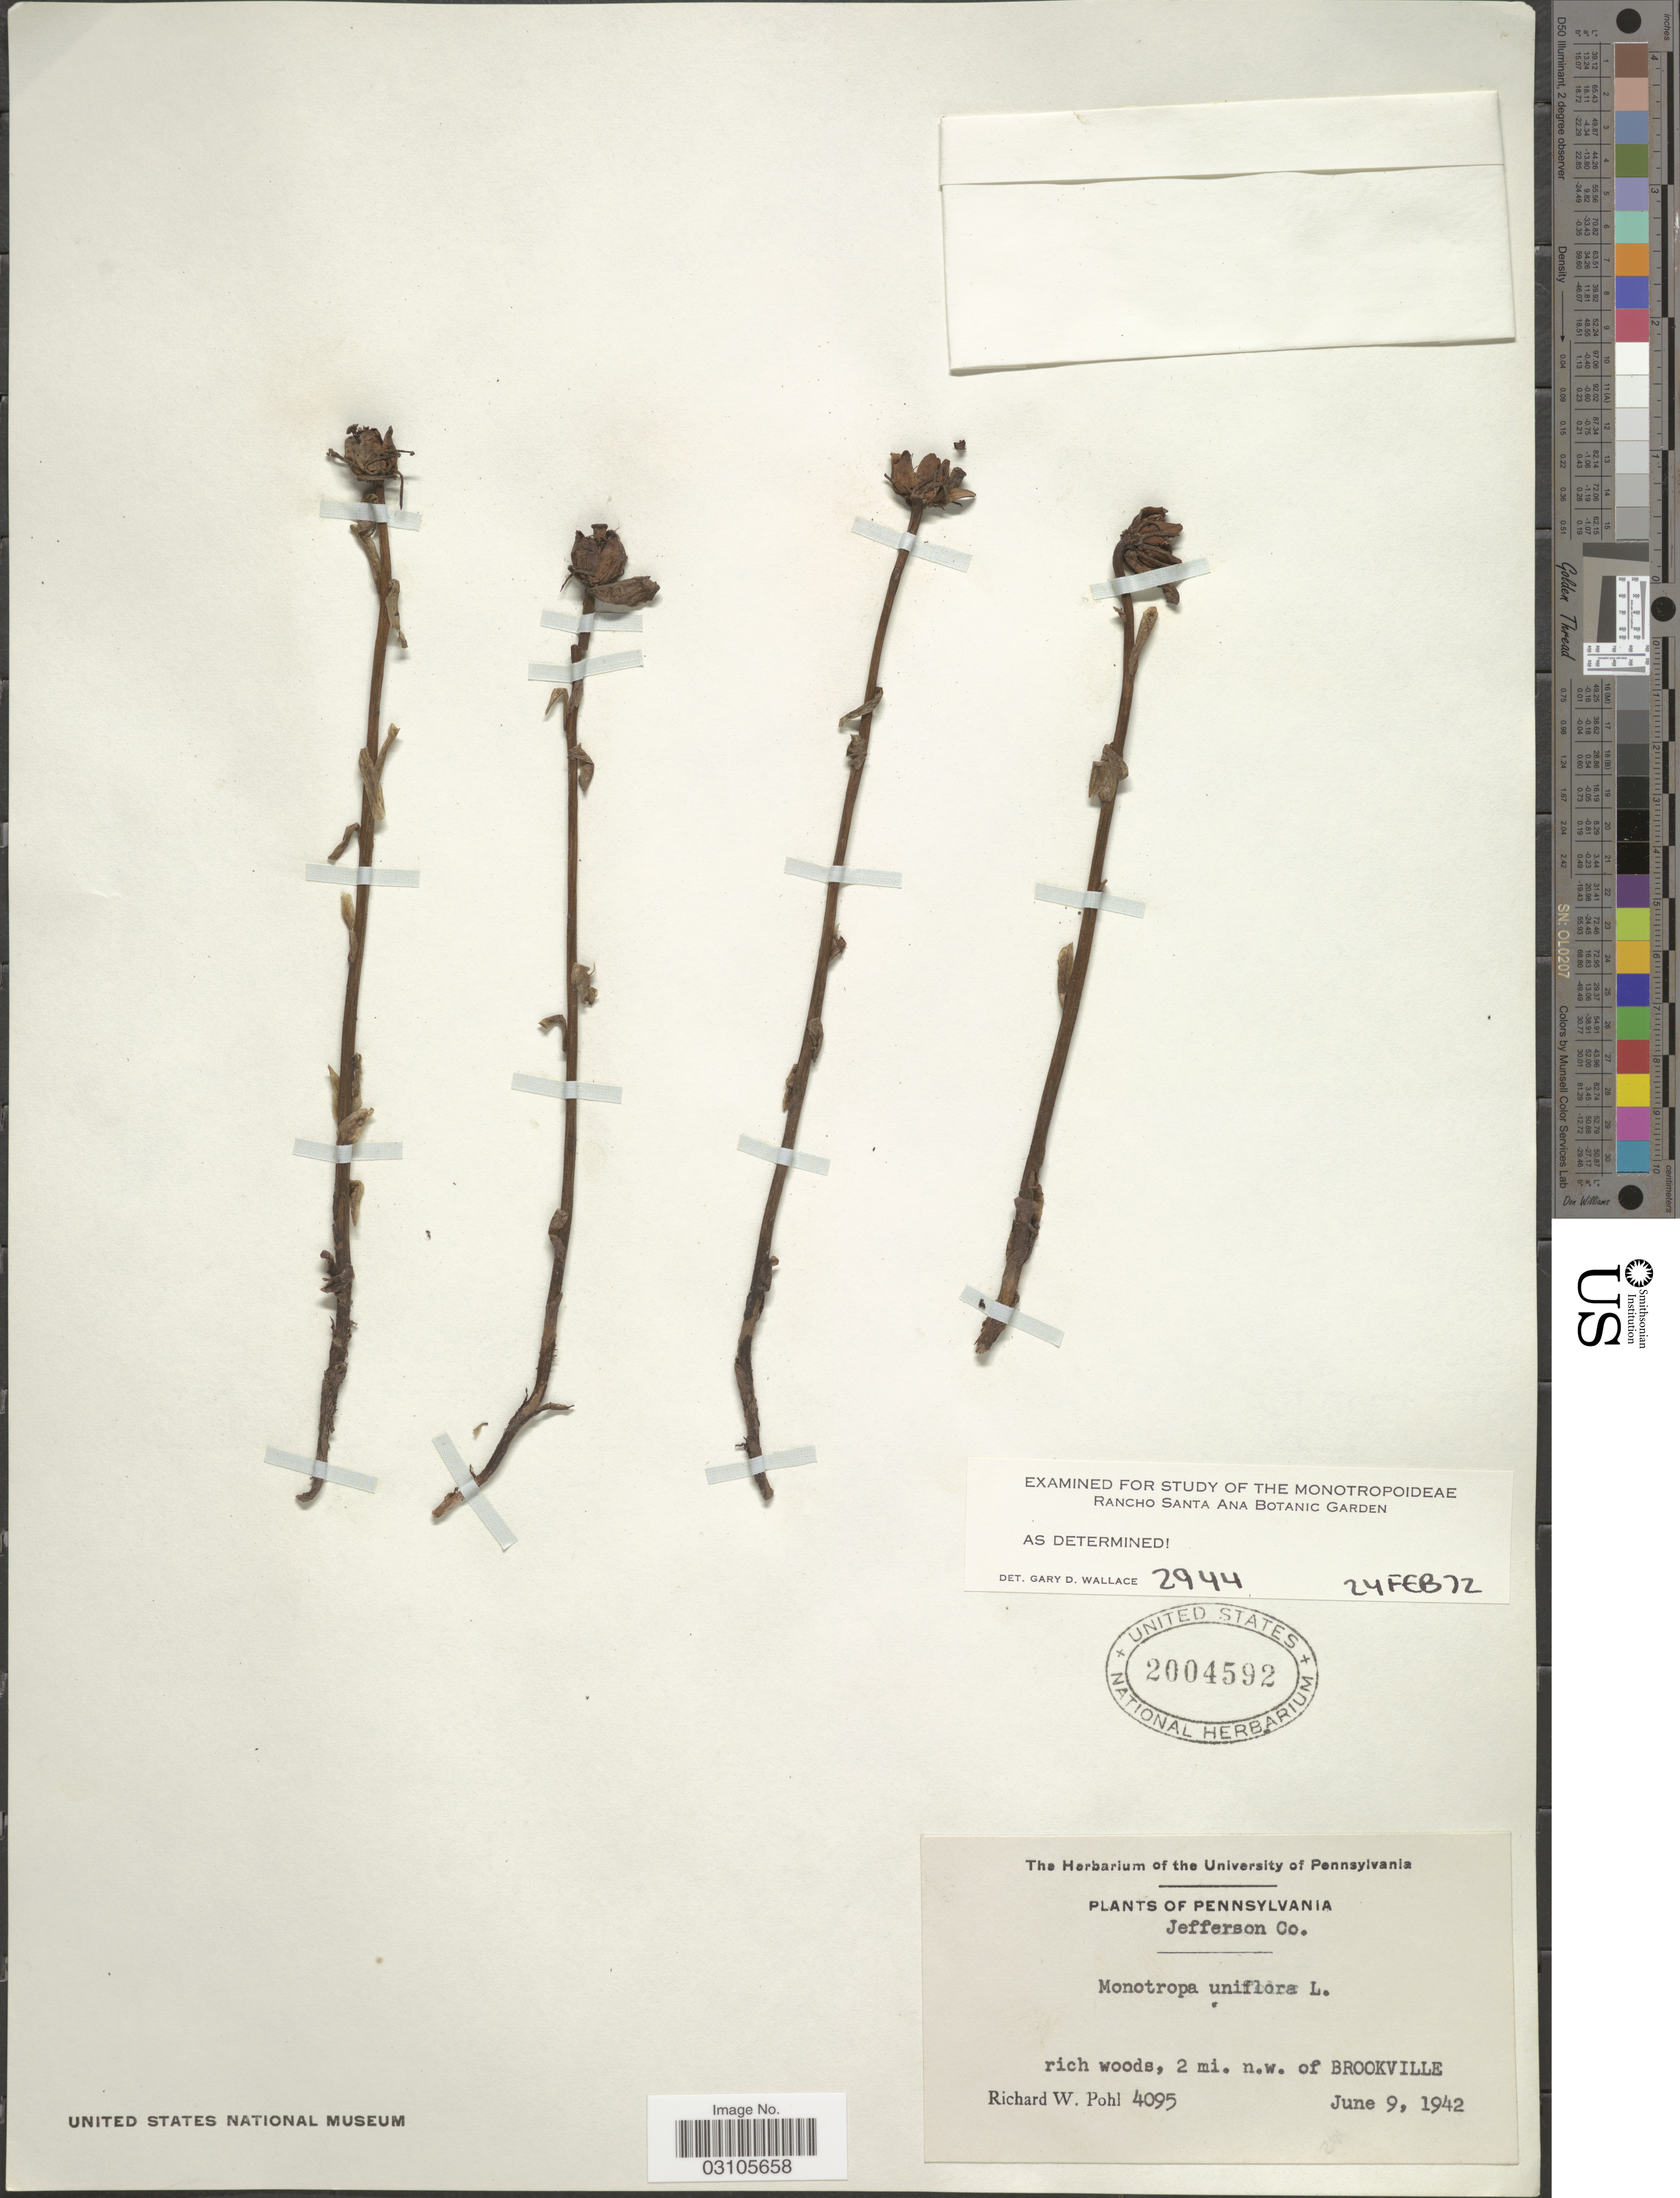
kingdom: Plantae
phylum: Tracheophyta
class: Magnoliopsida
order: Ericales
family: Ericaceae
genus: Monotropa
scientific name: Monotropa uniflora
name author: L.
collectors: R. W. Pohl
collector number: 4095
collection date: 1942-06-09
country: United States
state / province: Pennsylvania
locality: Jefferson Co. 2 mi. n.w. of Brooksville.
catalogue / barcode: US 2004592